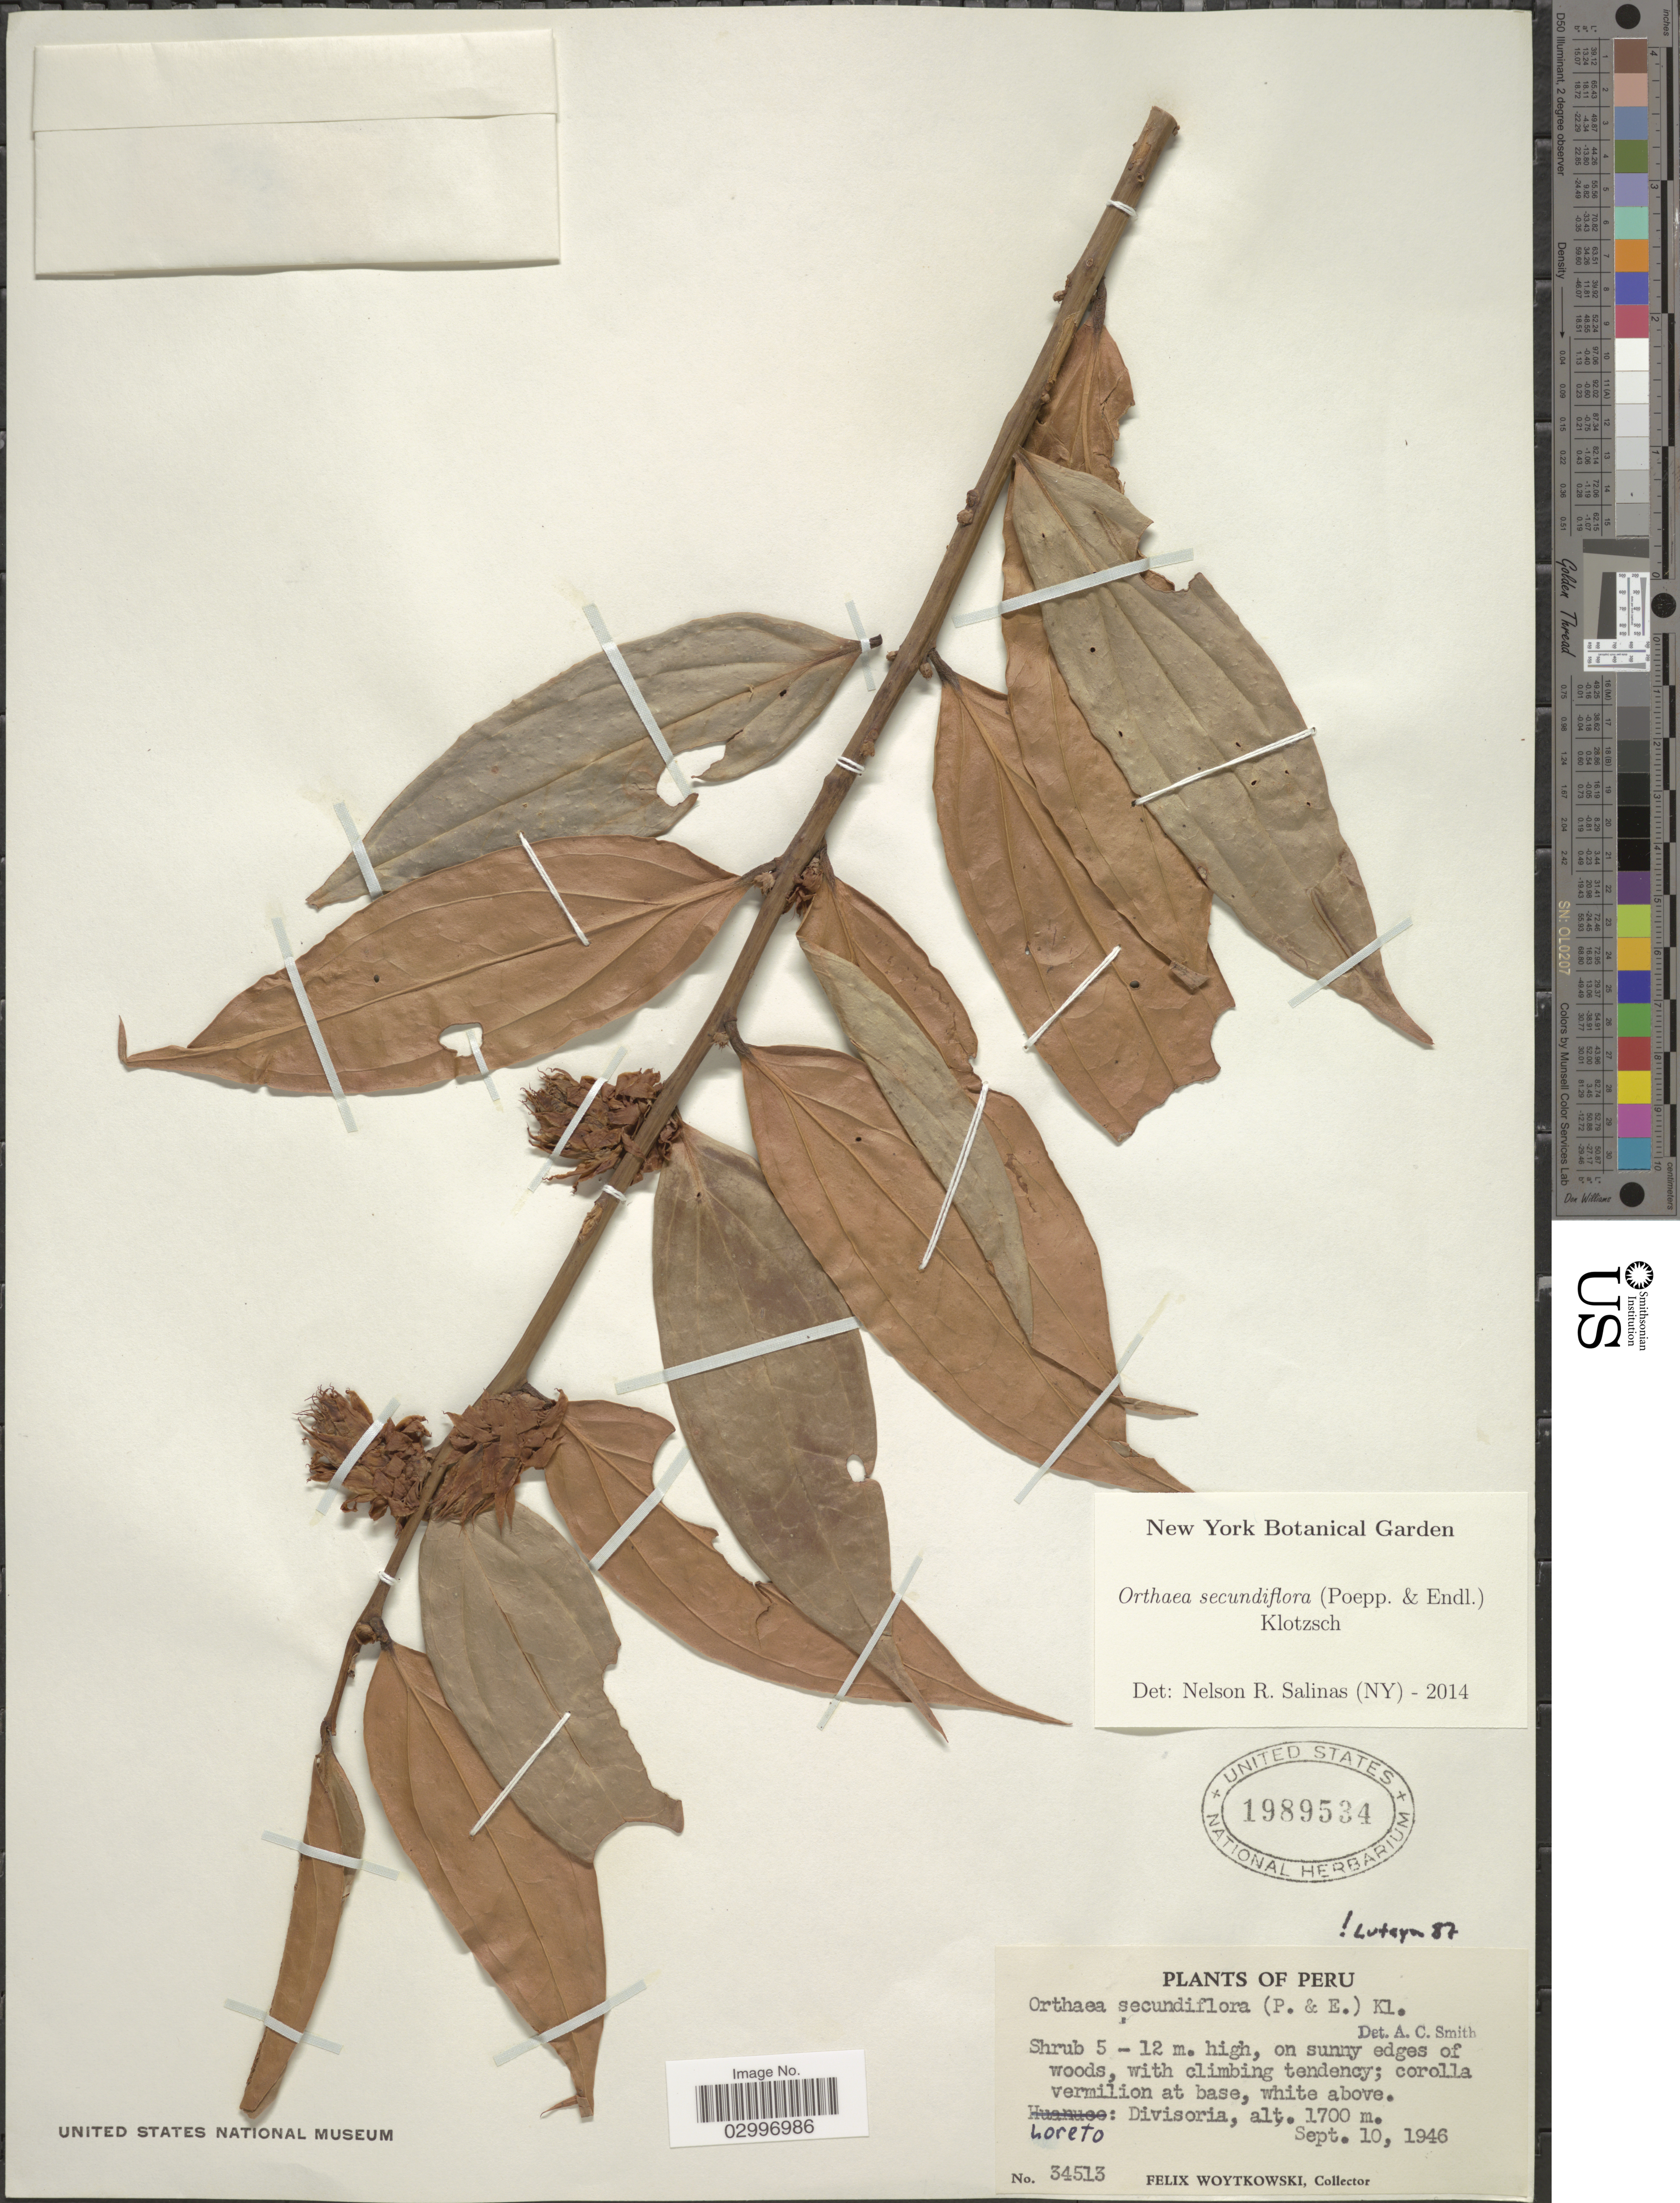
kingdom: Plantae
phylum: Tracheophyta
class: Magnoliopsida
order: Ericales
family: Ericaceae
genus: Orthaea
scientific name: Orthaea secundiflora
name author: (Poepp. & Endl.) Klotzsch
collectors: F. Woytkowski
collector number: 34513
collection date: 1946-09-10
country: Peru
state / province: Loreto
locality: Divisoria.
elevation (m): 1700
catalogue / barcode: US 1989534